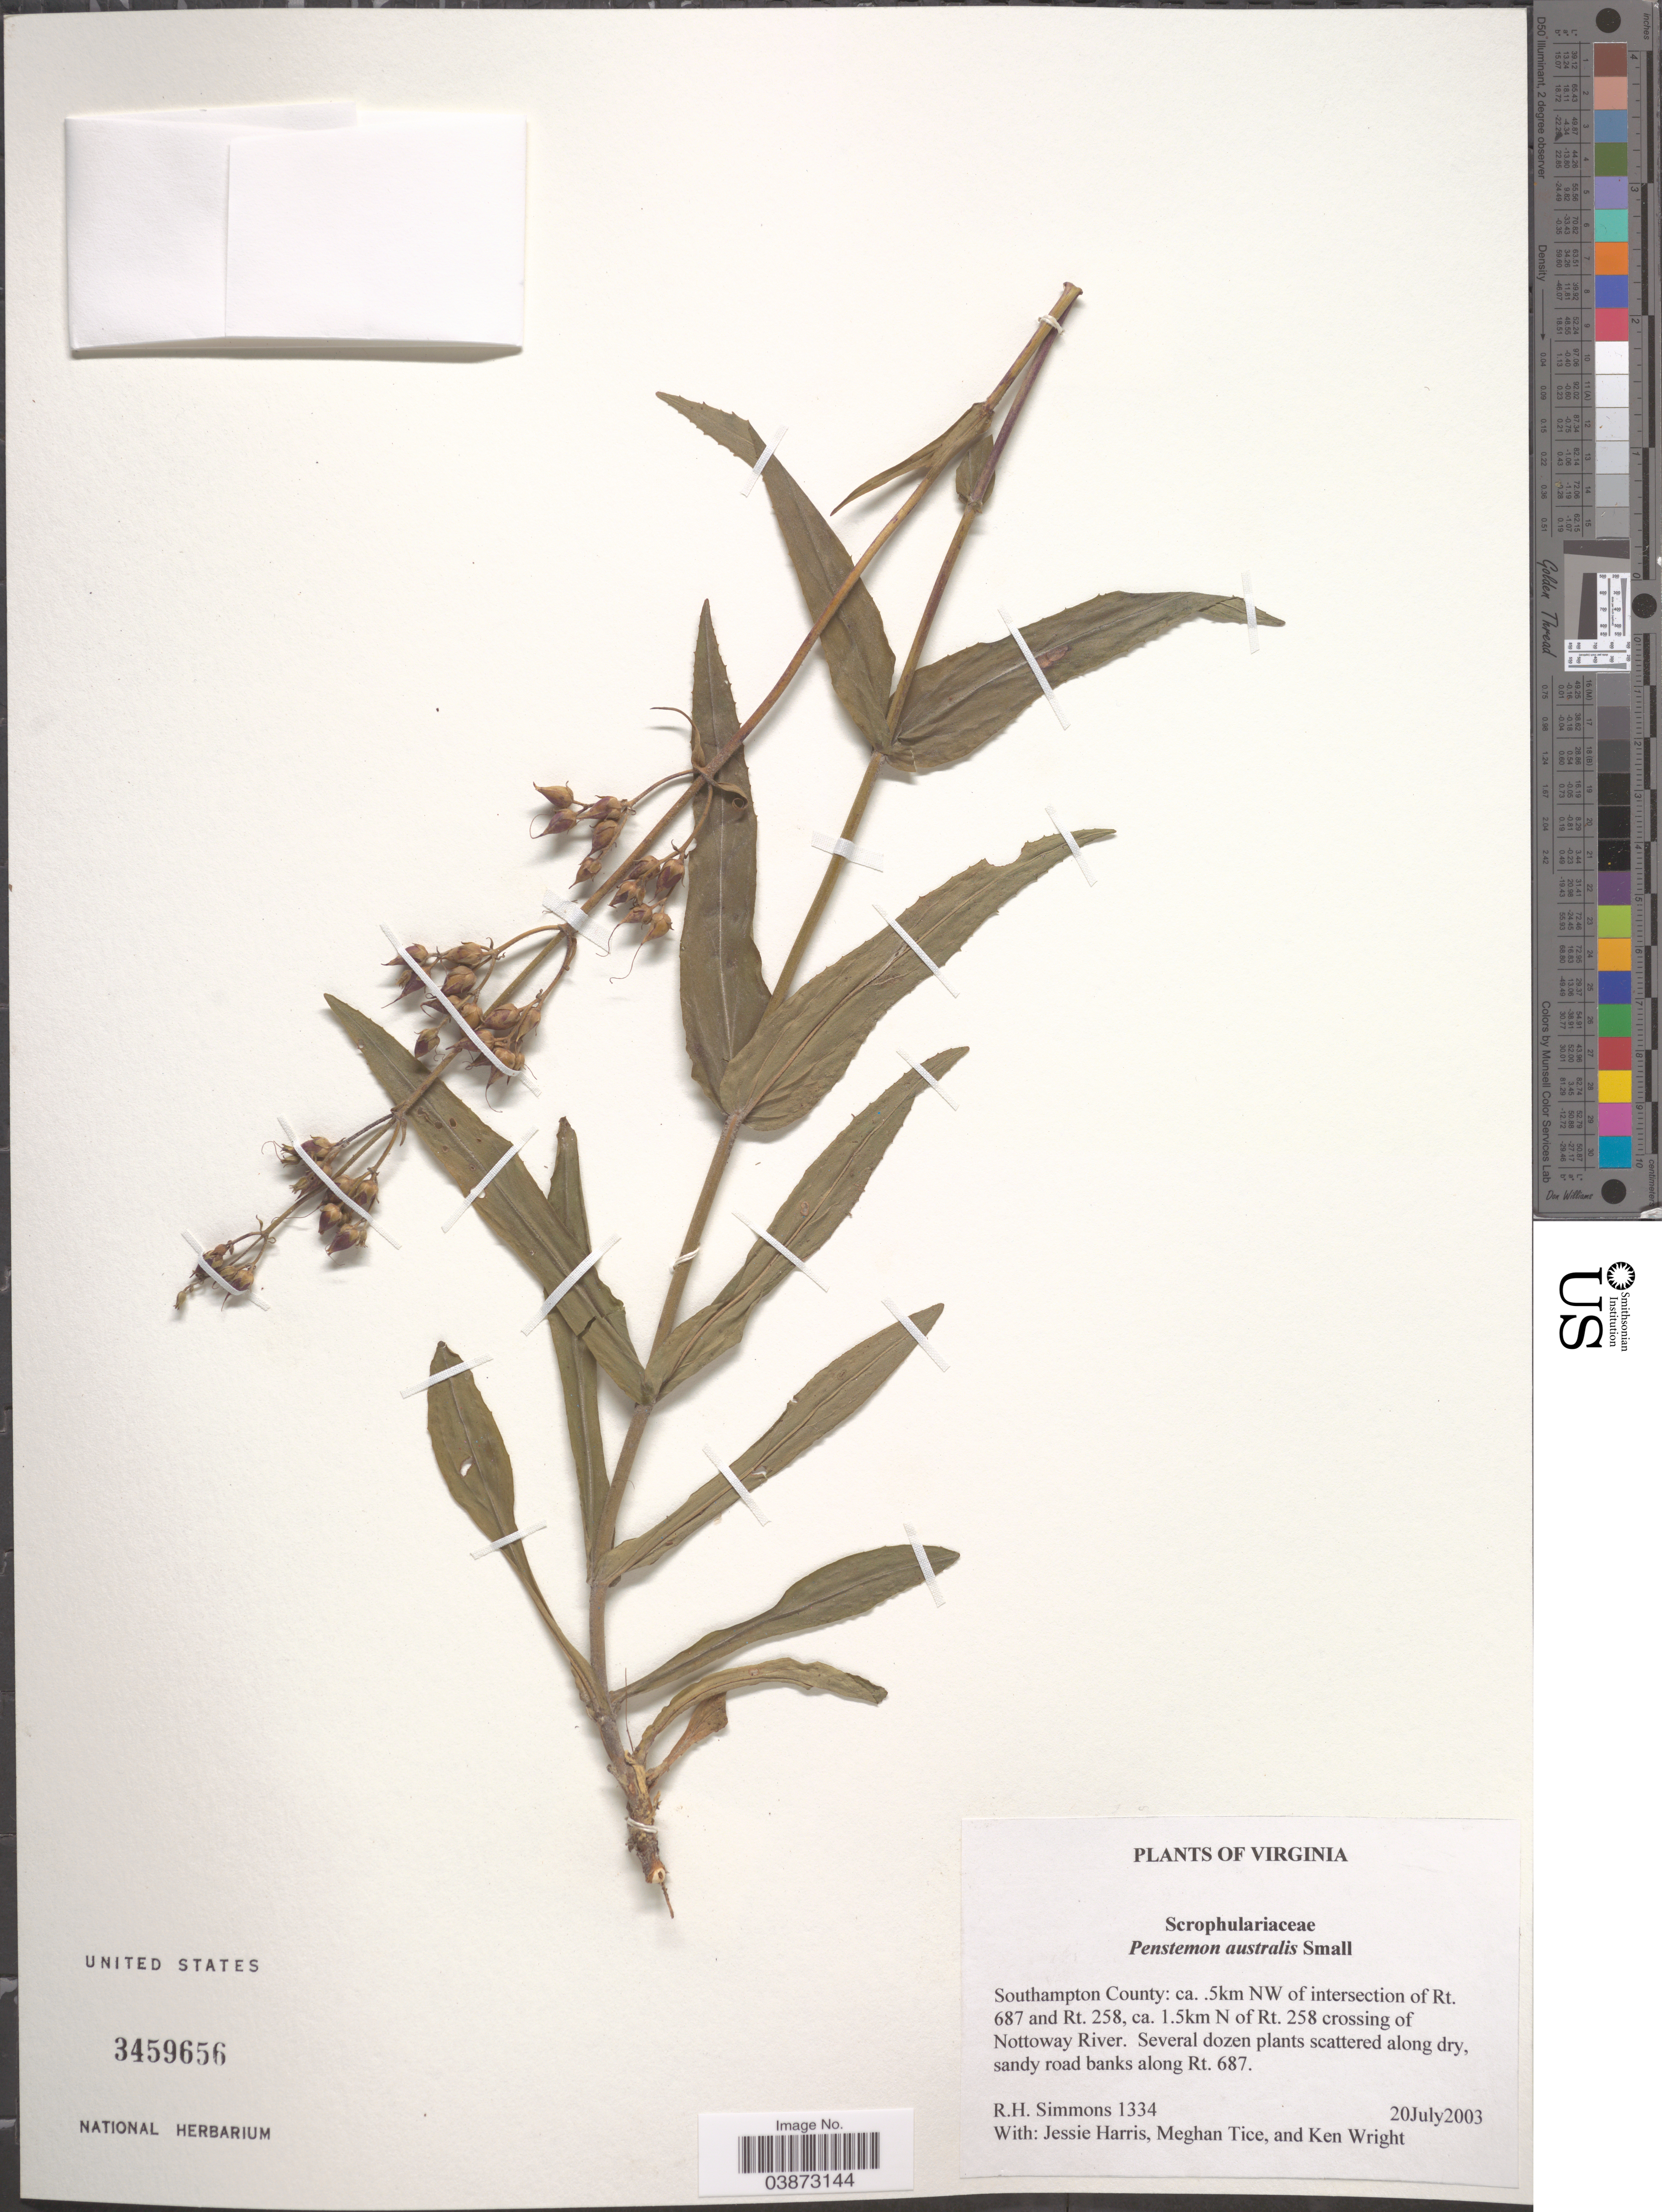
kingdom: Plantae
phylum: Tracheophyta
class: Magnoliopsida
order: Lamiales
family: Plantaginaceae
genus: Penstemon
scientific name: Penstemon australis subsp. australis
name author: Small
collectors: R. H. Simmons, J. M. Harris, M. Tice & K. Wright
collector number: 1334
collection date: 2003-07-20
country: United States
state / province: Virginia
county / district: Southampton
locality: Southampton County: ca. .5km NW of intersection of Rt. 687 and Rt. 258, ca. 1.5km N of Rt. 258 crossing of Nottoway River. Several dozen plants scattered along dry, sandy road banks along Rt. 687.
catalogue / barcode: US 3459656